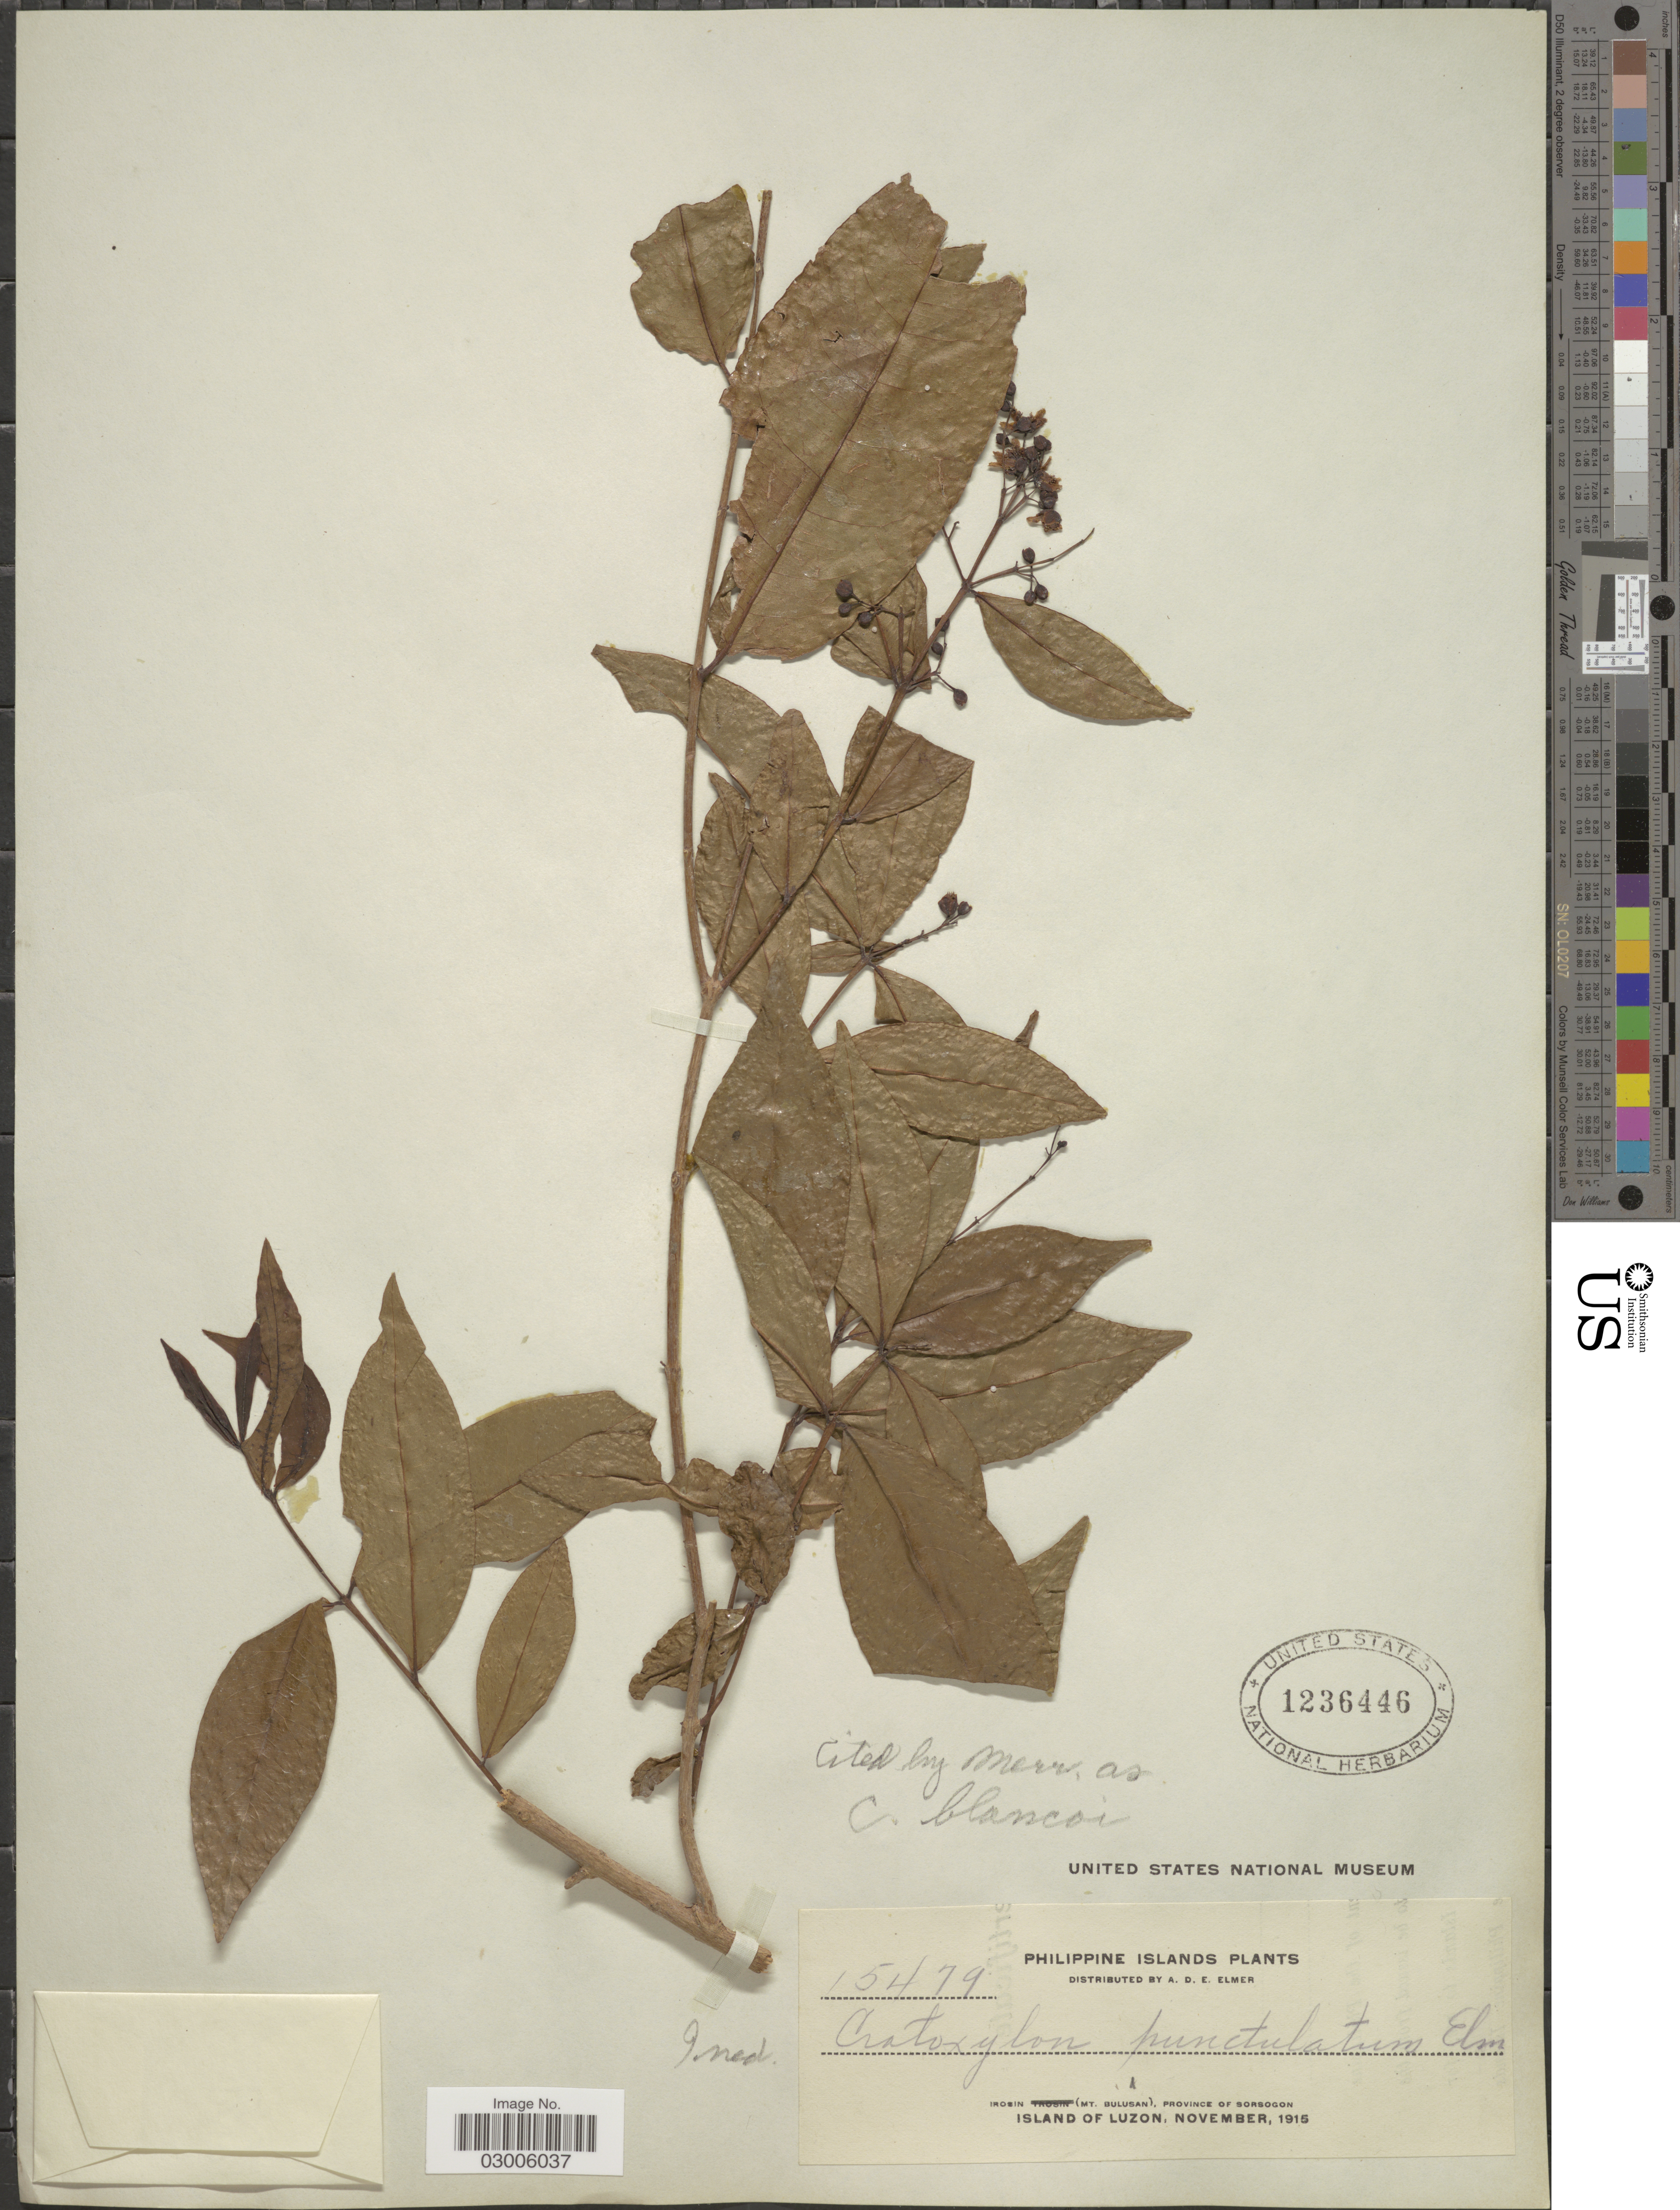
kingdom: Plantae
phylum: Tracheophyta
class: Magnoliopsida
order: Malpighiales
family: Hypericaceae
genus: Cratoxylum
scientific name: Cratoxylum blancoi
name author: Blume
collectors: A. D. E. Elmer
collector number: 15479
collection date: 1915-11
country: Philippines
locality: Irosin (Mt. Bulusan), Province of Sorsogon. Island of Luzon.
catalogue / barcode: US 1236446